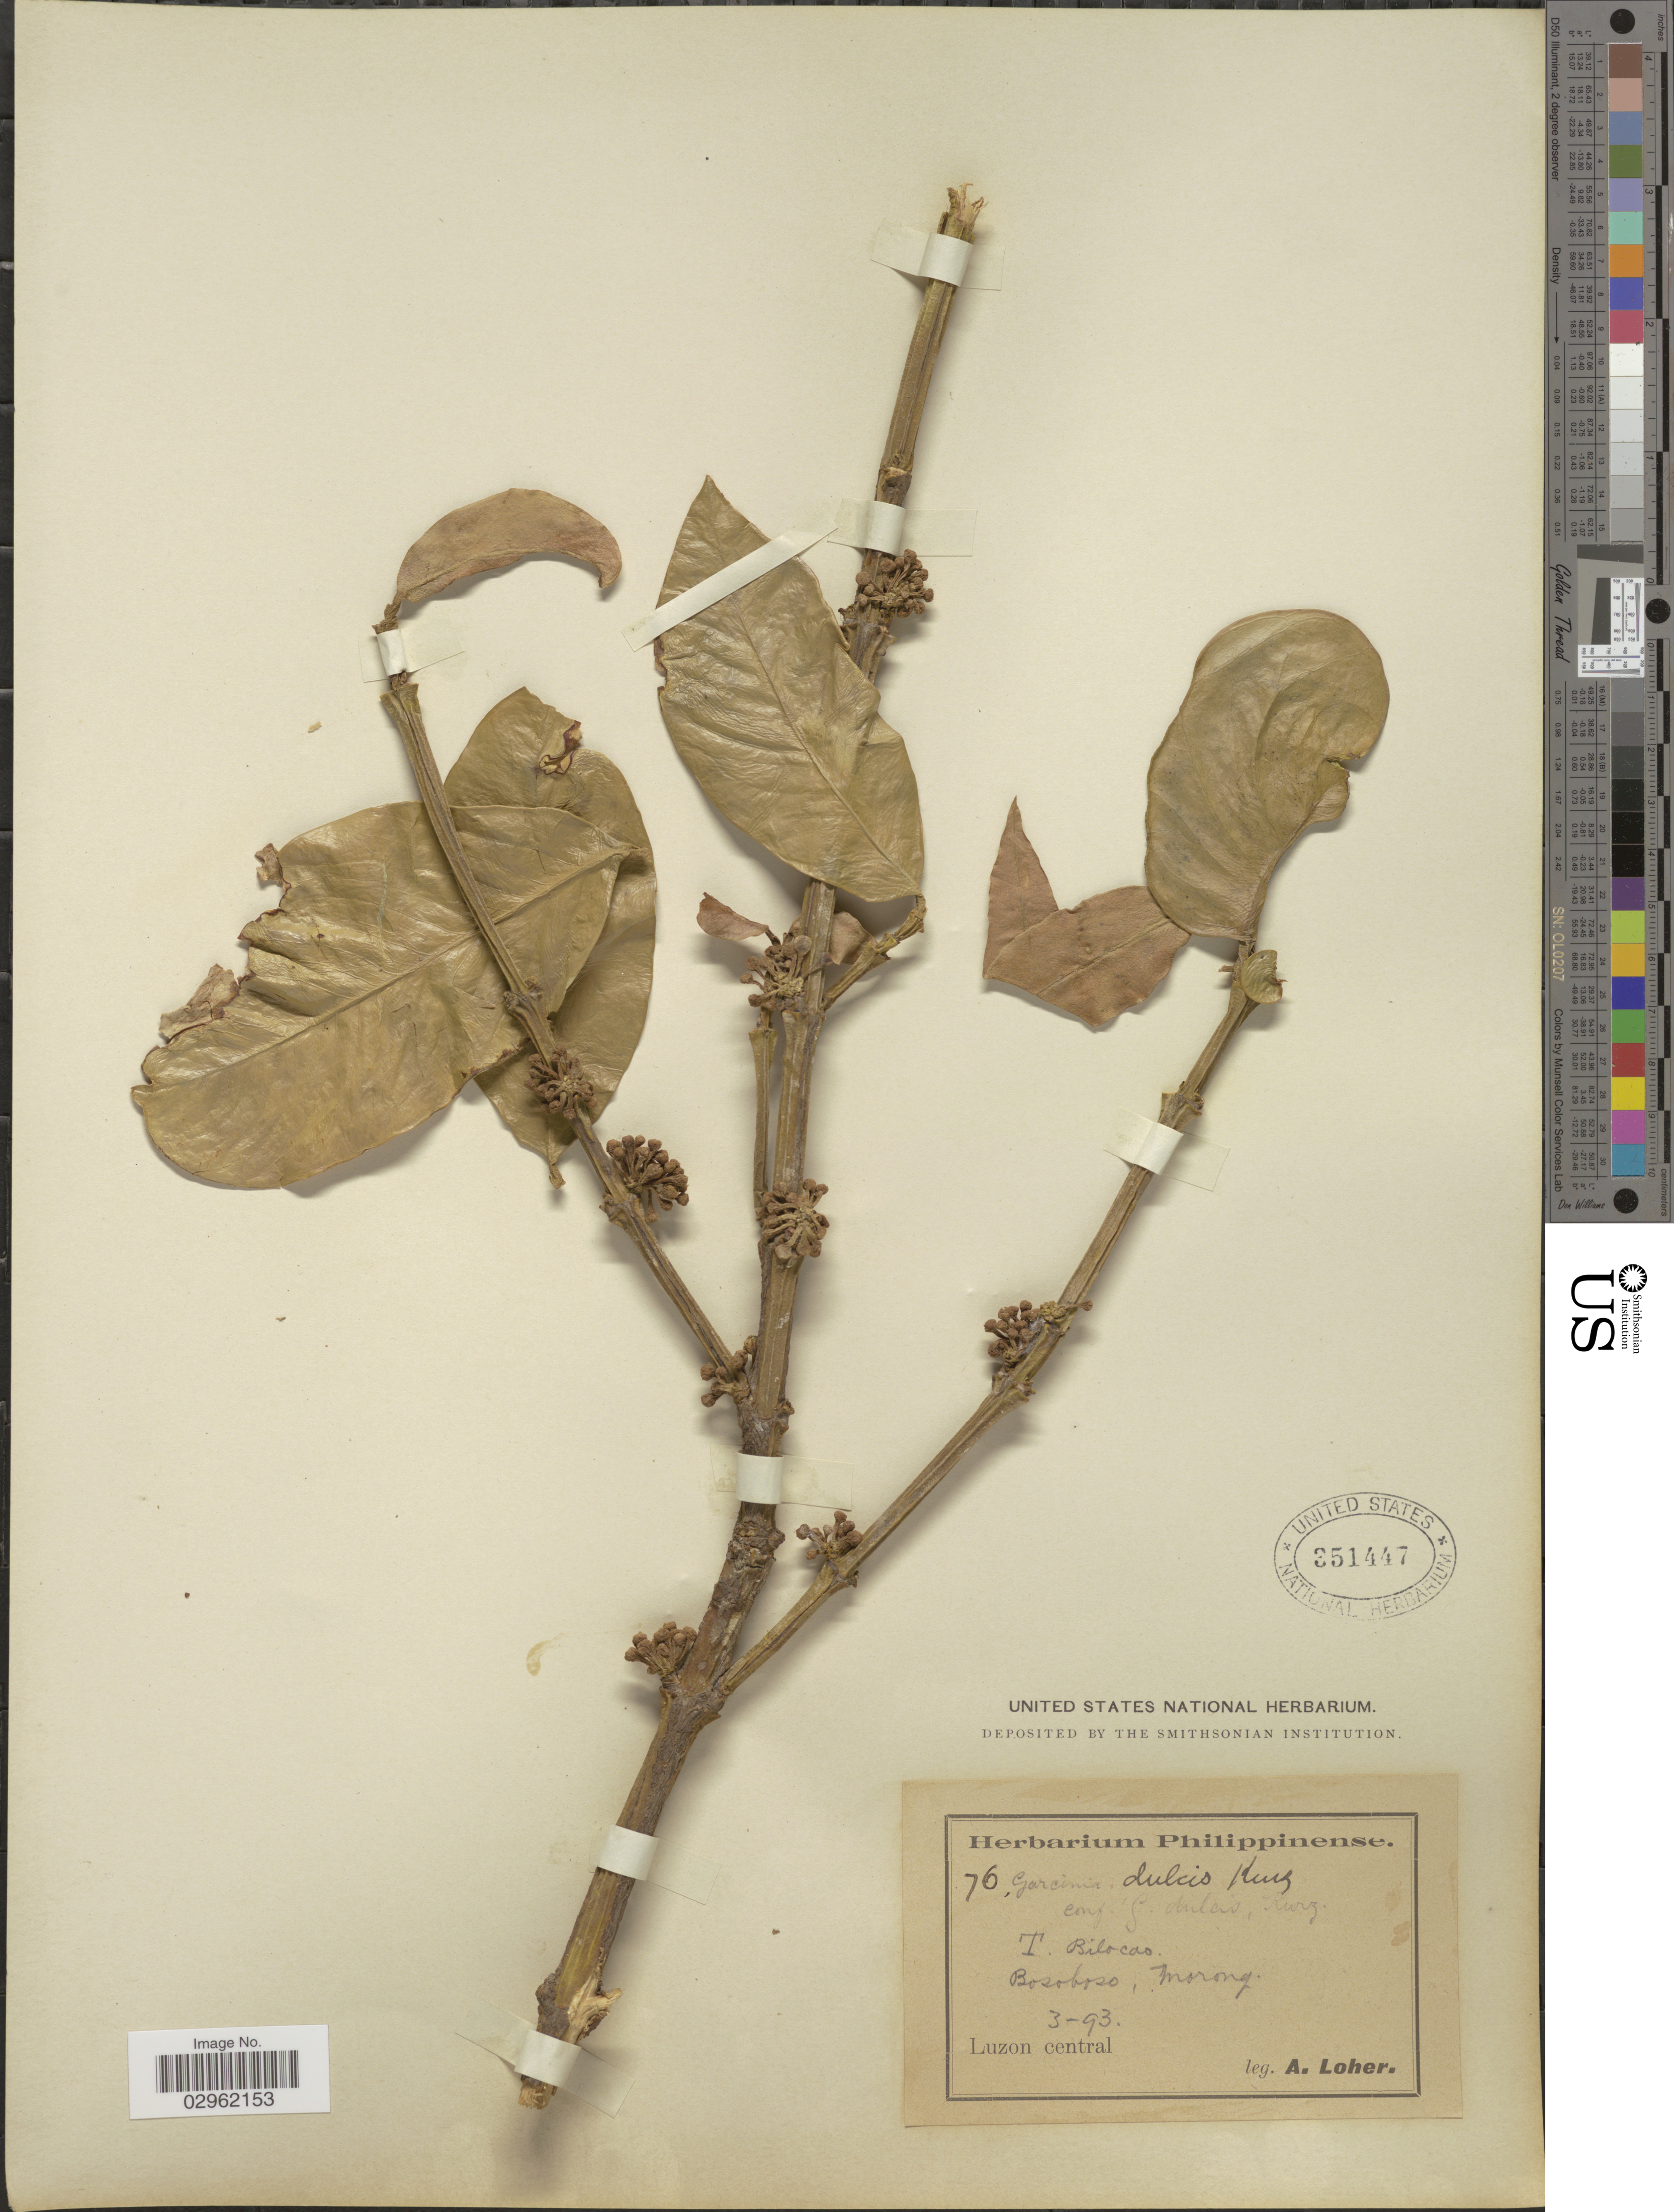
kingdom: Plantae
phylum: Tracheophyta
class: Magnoliopsida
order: Malpighiales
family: Clusiaceae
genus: Garcinia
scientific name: Garcinia dulcis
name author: (Roxb.) Kurz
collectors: A. Loher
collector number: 76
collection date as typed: Transcribed d/m/y: /3/93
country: Philippines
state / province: Central Luzon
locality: T. Bilocao. Bosoboso, Morong. Luzon central.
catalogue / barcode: US 351447